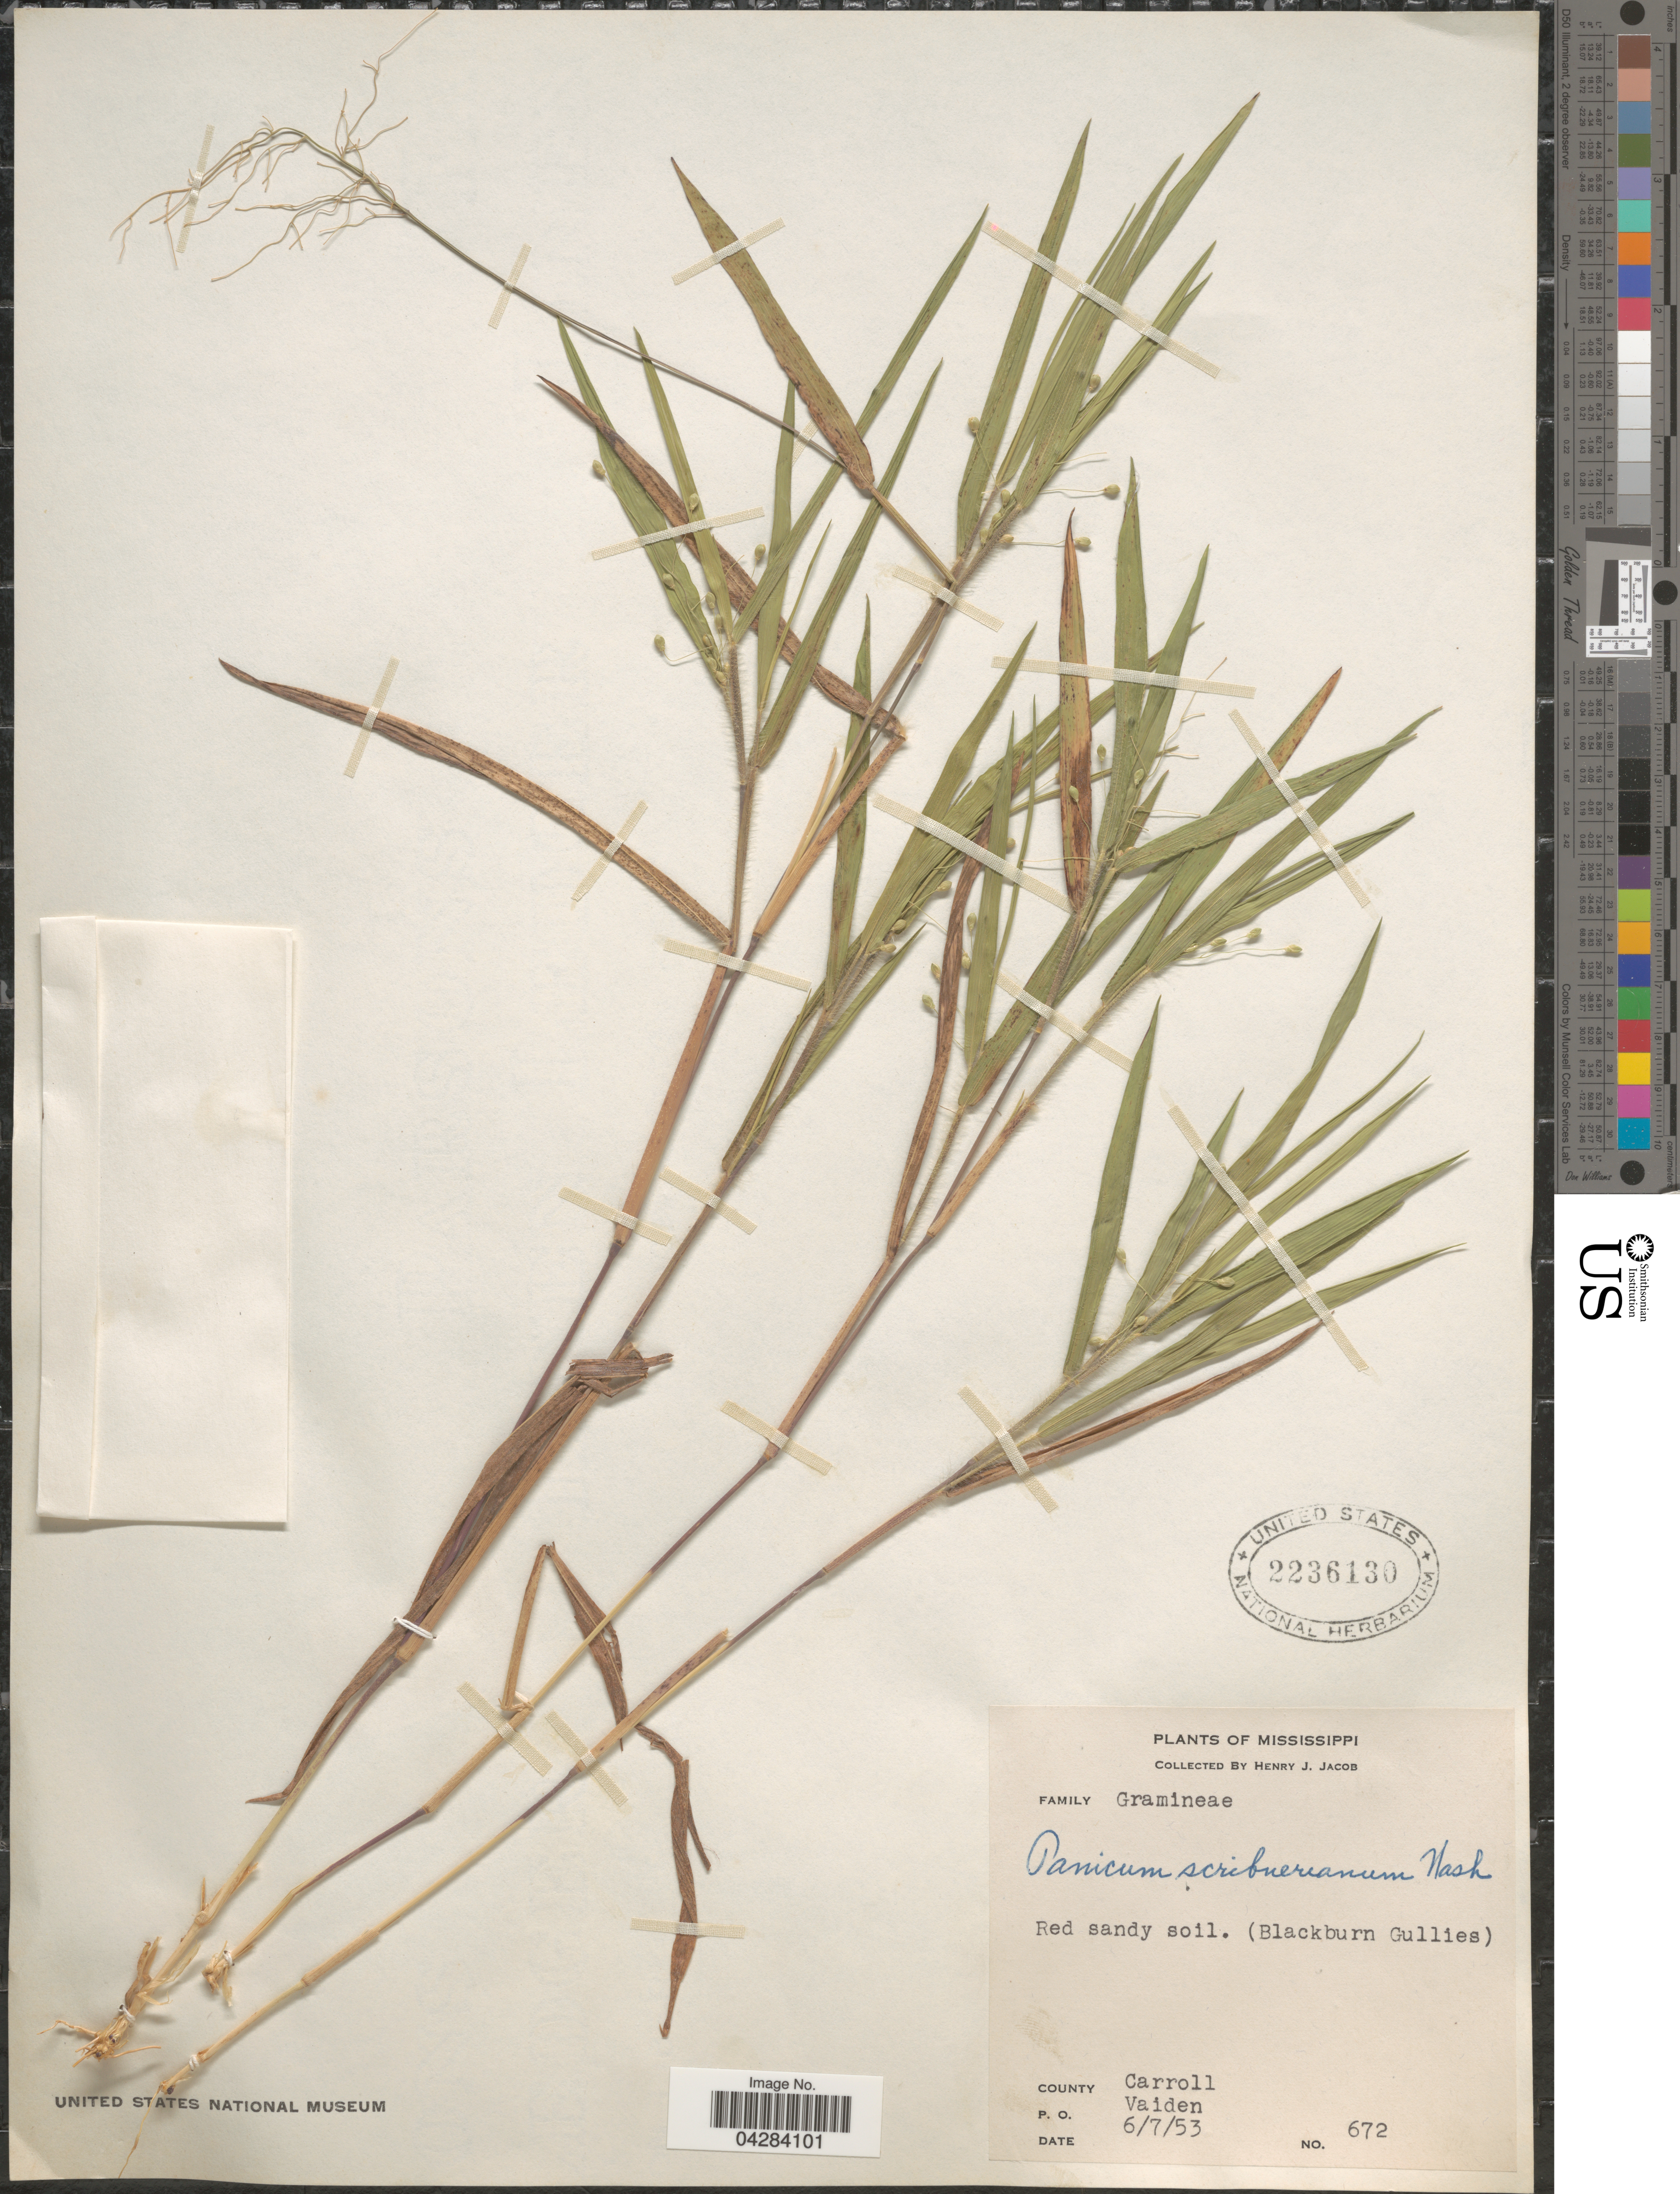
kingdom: Plantae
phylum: Tracheophyta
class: Liliopsida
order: Poales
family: Poaceae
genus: Dichanthelium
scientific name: Dichanthelium oligosanthes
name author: (Schult.) Gould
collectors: H. Jacob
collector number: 672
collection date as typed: Transcribed d/m/y: 7/6/53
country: United States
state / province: Mississippi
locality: (Blackburn Gullies). County Carroll. P. O. Vaiden.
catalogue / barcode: US 2236130